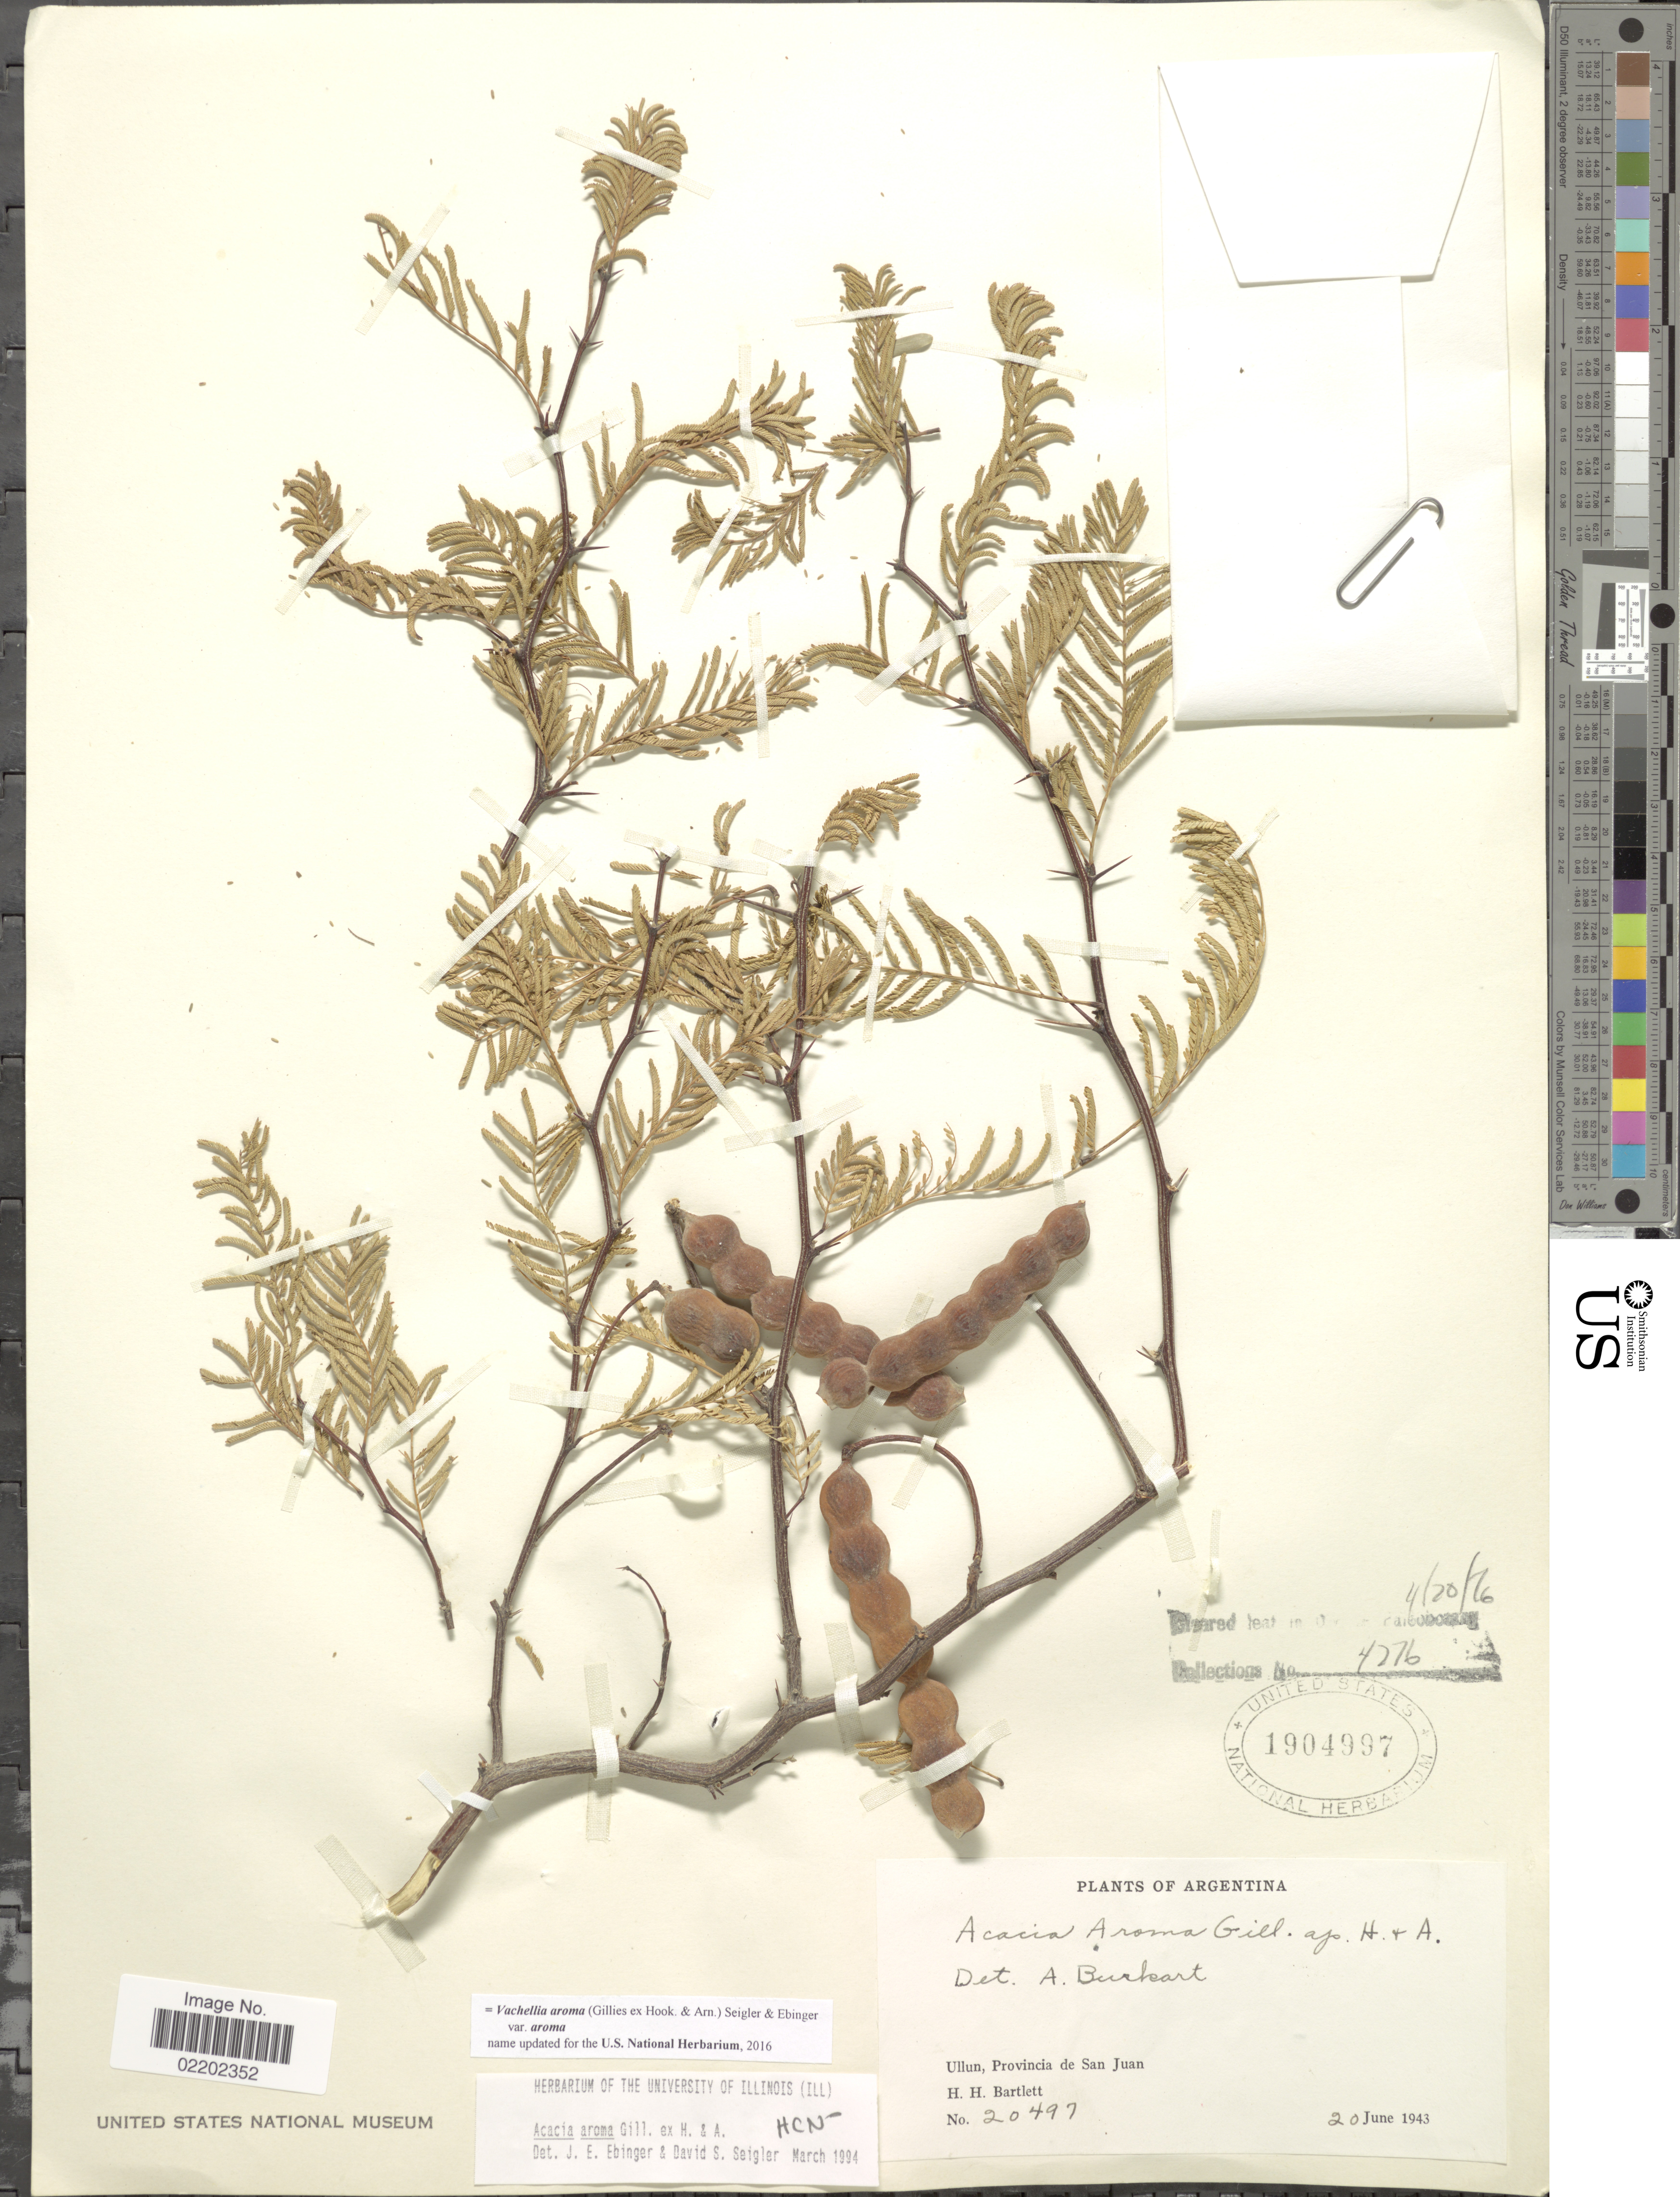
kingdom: Plantae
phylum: Tracheophyta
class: Magnoliopsida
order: Fabales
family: Fabaceae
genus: Vachellia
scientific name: Vachellia aroma var. aroma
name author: (Gillies ex Hook. & Arn.) Seigler & Ebinger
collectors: H. H. Bartlett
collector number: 20497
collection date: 1943-06-20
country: Argentina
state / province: San Juan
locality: Ullun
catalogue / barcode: US 1904997